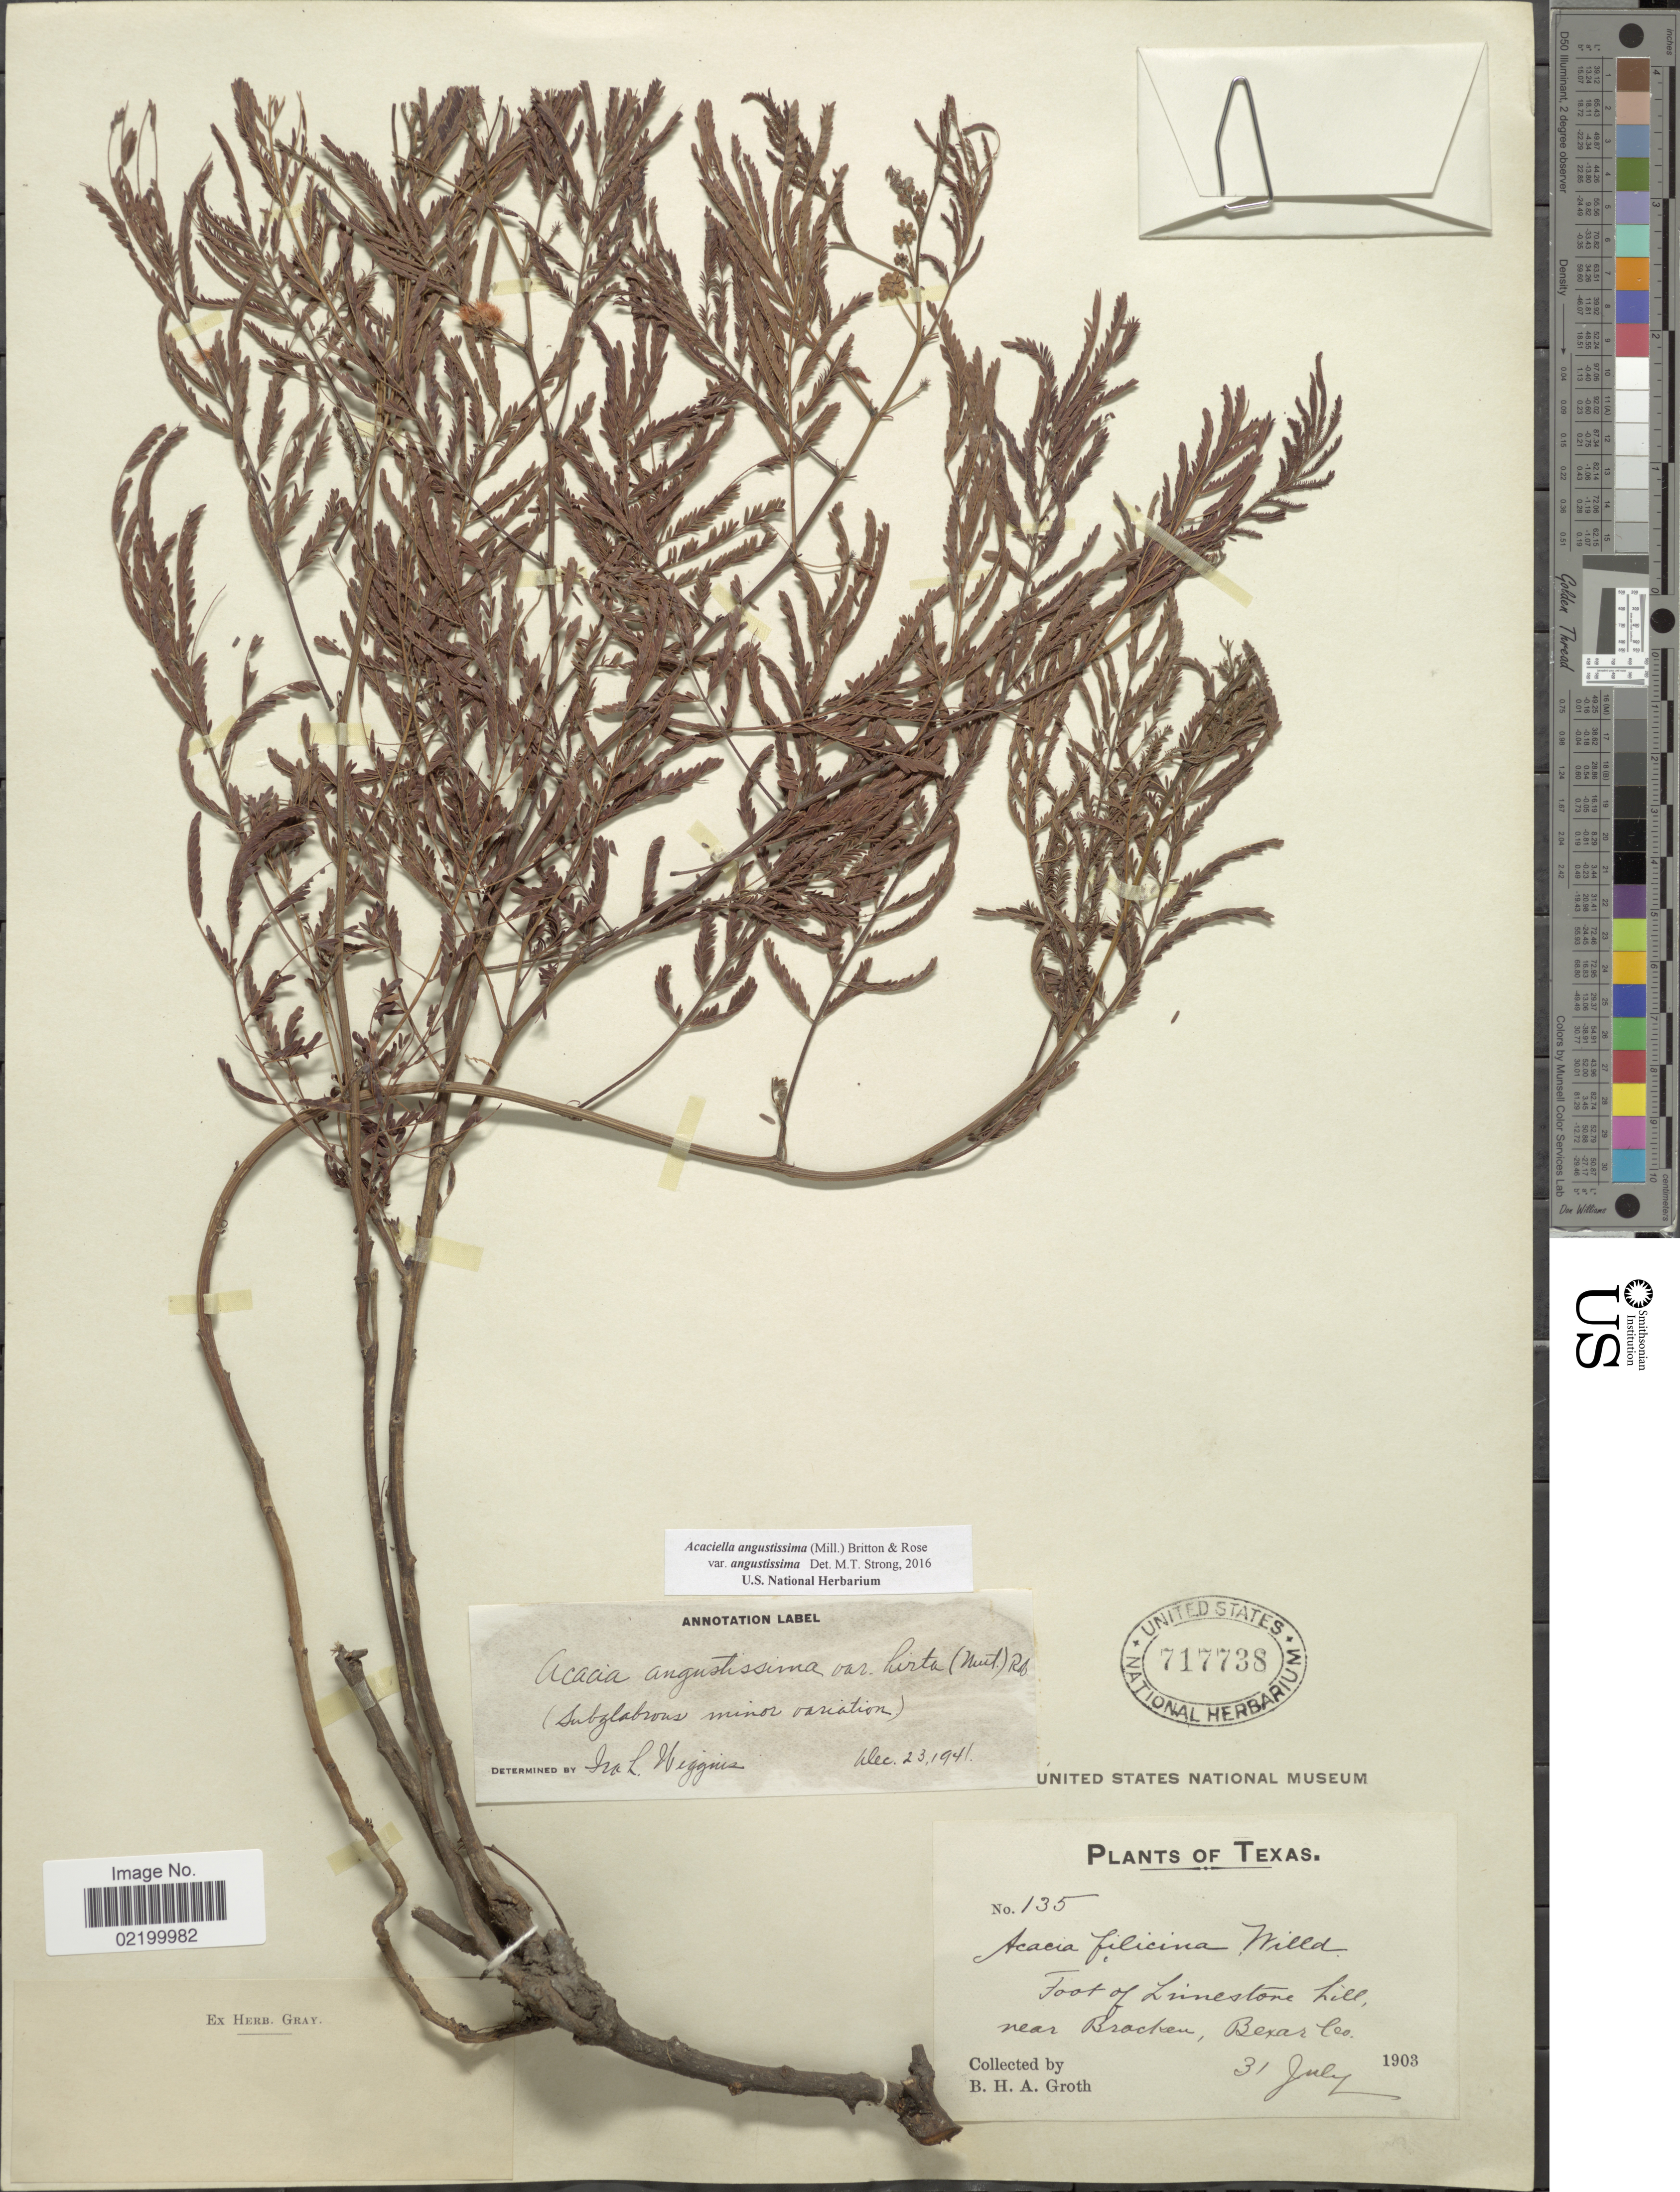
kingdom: Plantae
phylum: Tracheophyta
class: Magnoliopsida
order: Fabales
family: Fabaceae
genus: Acaciella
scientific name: Acaciella angustissima var. angustissima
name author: (Mill.) Britton & Rose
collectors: B. Groth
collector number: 135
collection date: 1903-07-31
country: United States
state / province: Texas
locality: Foor of limestone hill, near Bracken, Bexar Co.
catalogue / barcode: US 717738